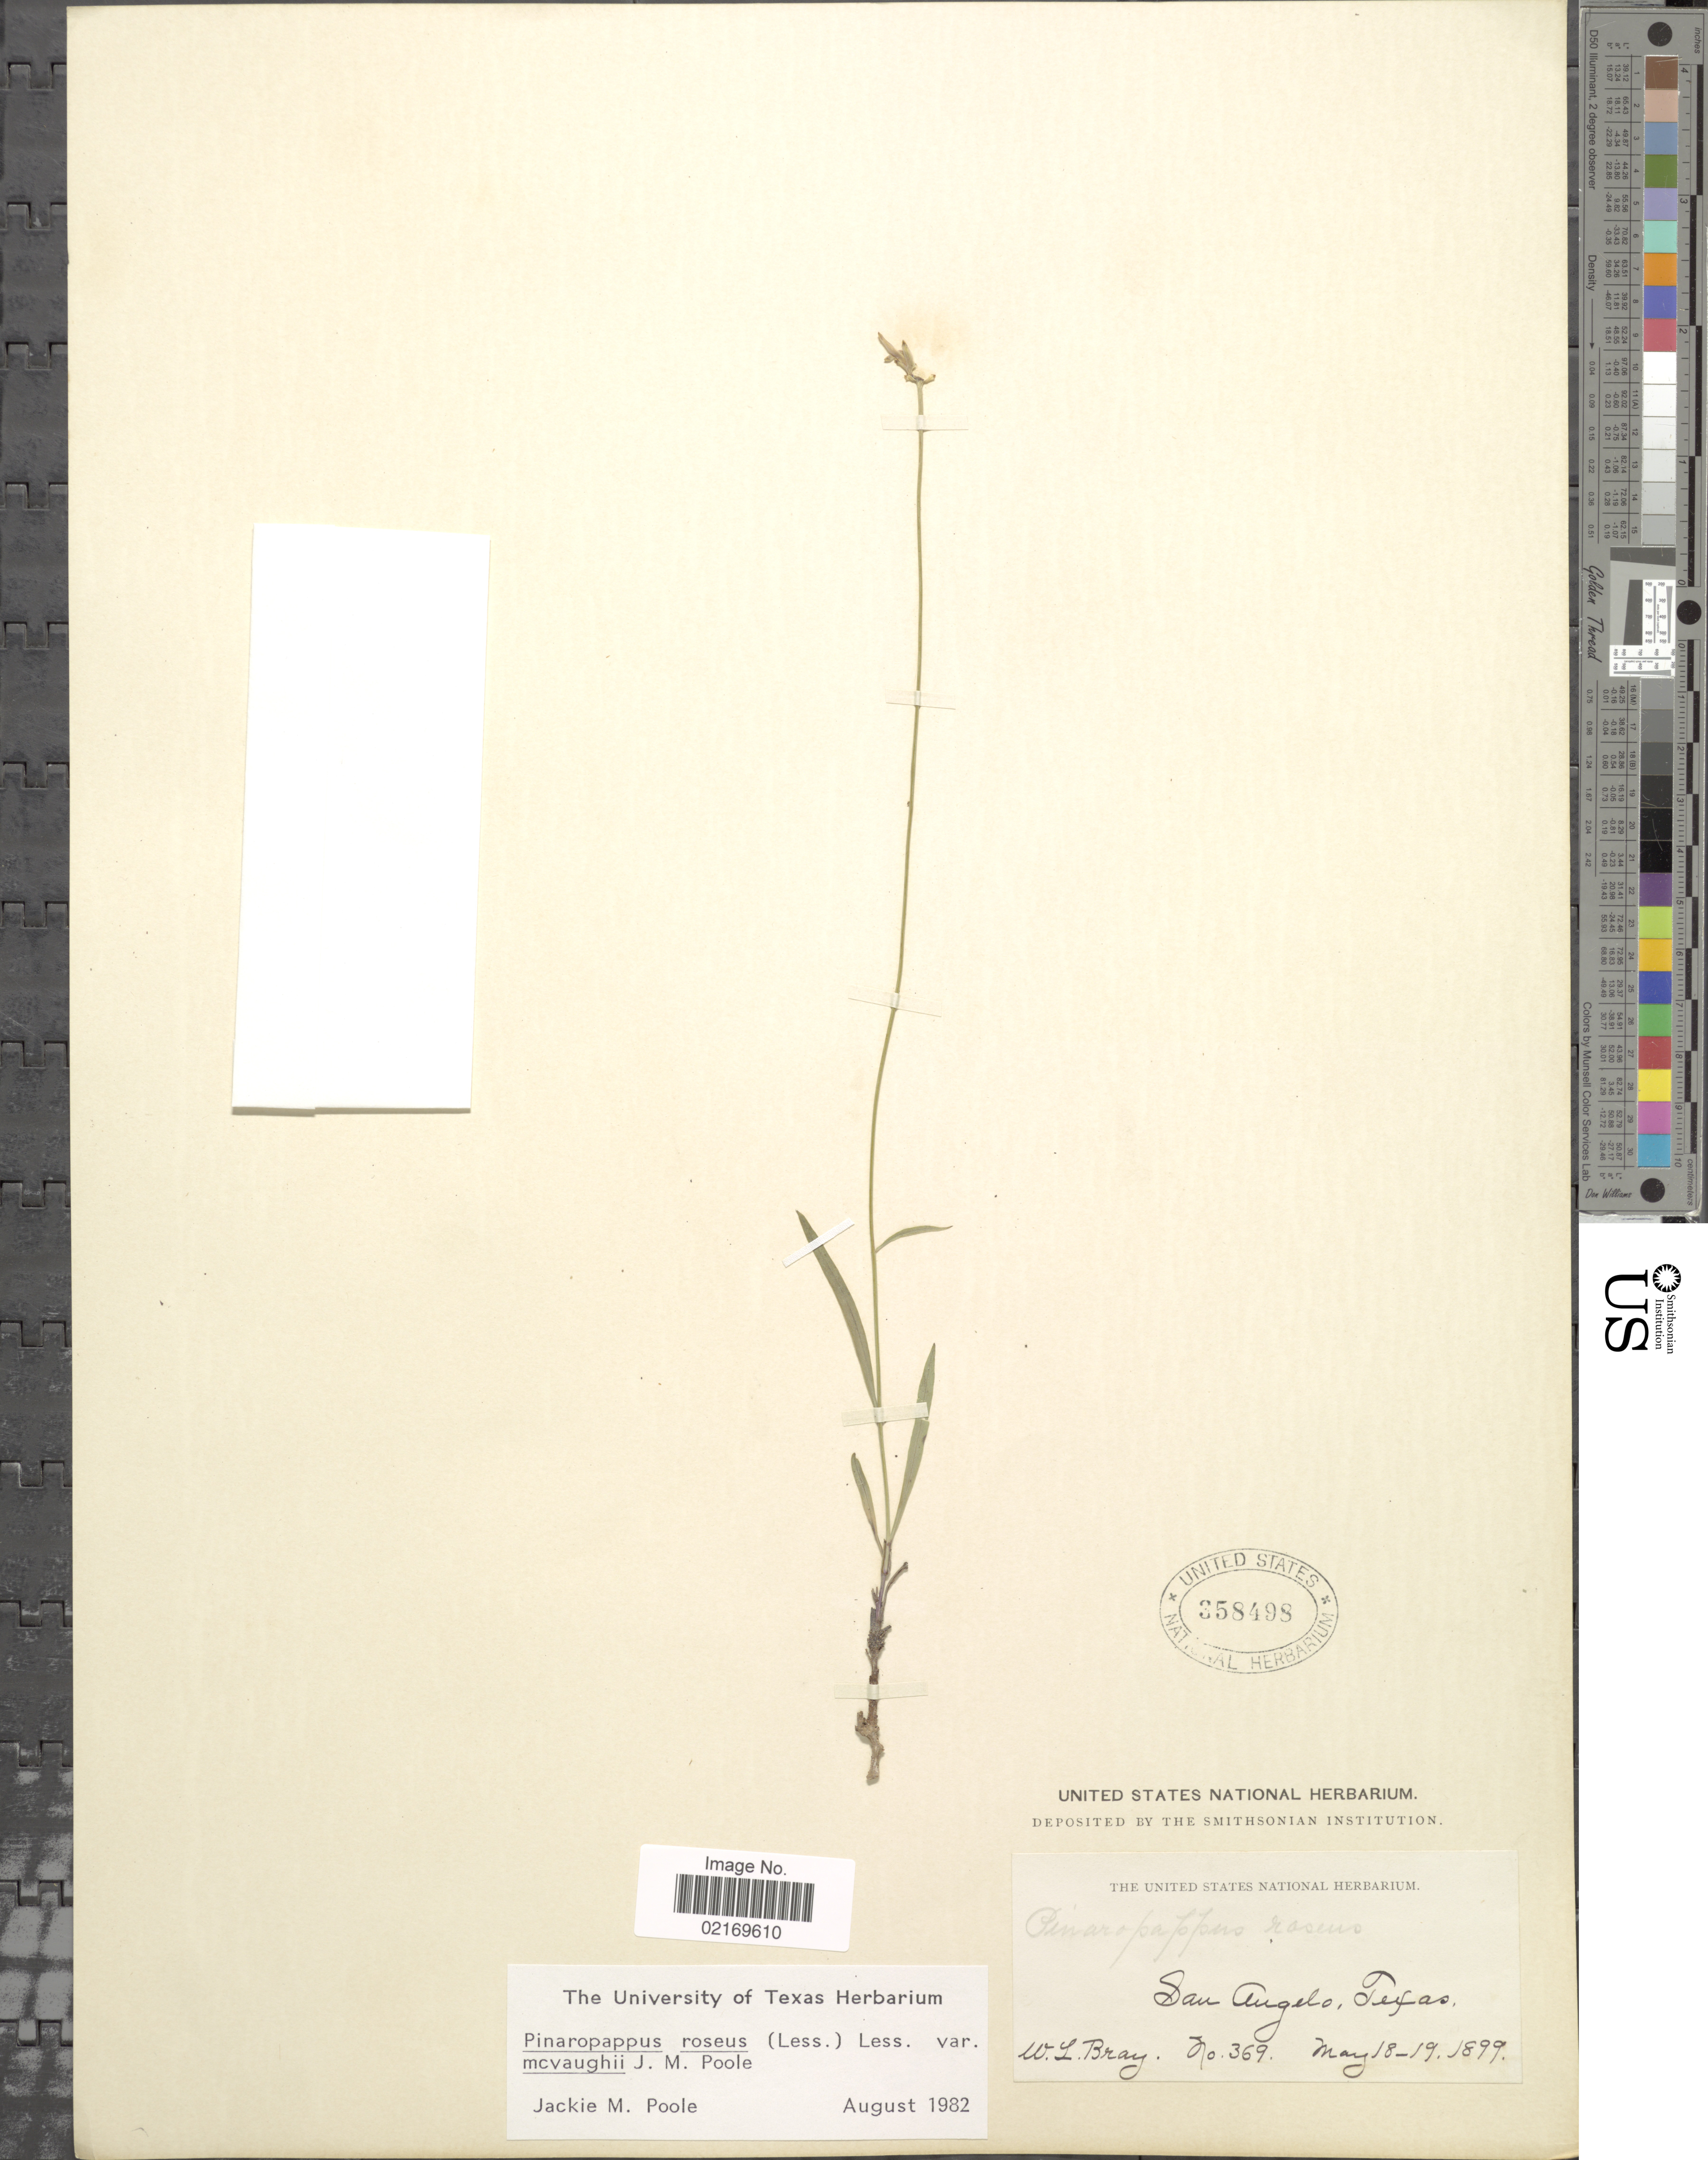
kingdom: Plantae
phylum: Tracheophyta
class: Magnoliopsida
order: Asterales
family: Asteraceae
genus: Pinaropappus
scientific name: Pinaropappus roseus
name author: Less.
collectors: W. L. Bray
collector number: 369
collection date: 1899-05-18/1899-05-19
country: United States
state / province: Texas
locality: San Angelo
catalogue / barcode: US 358498